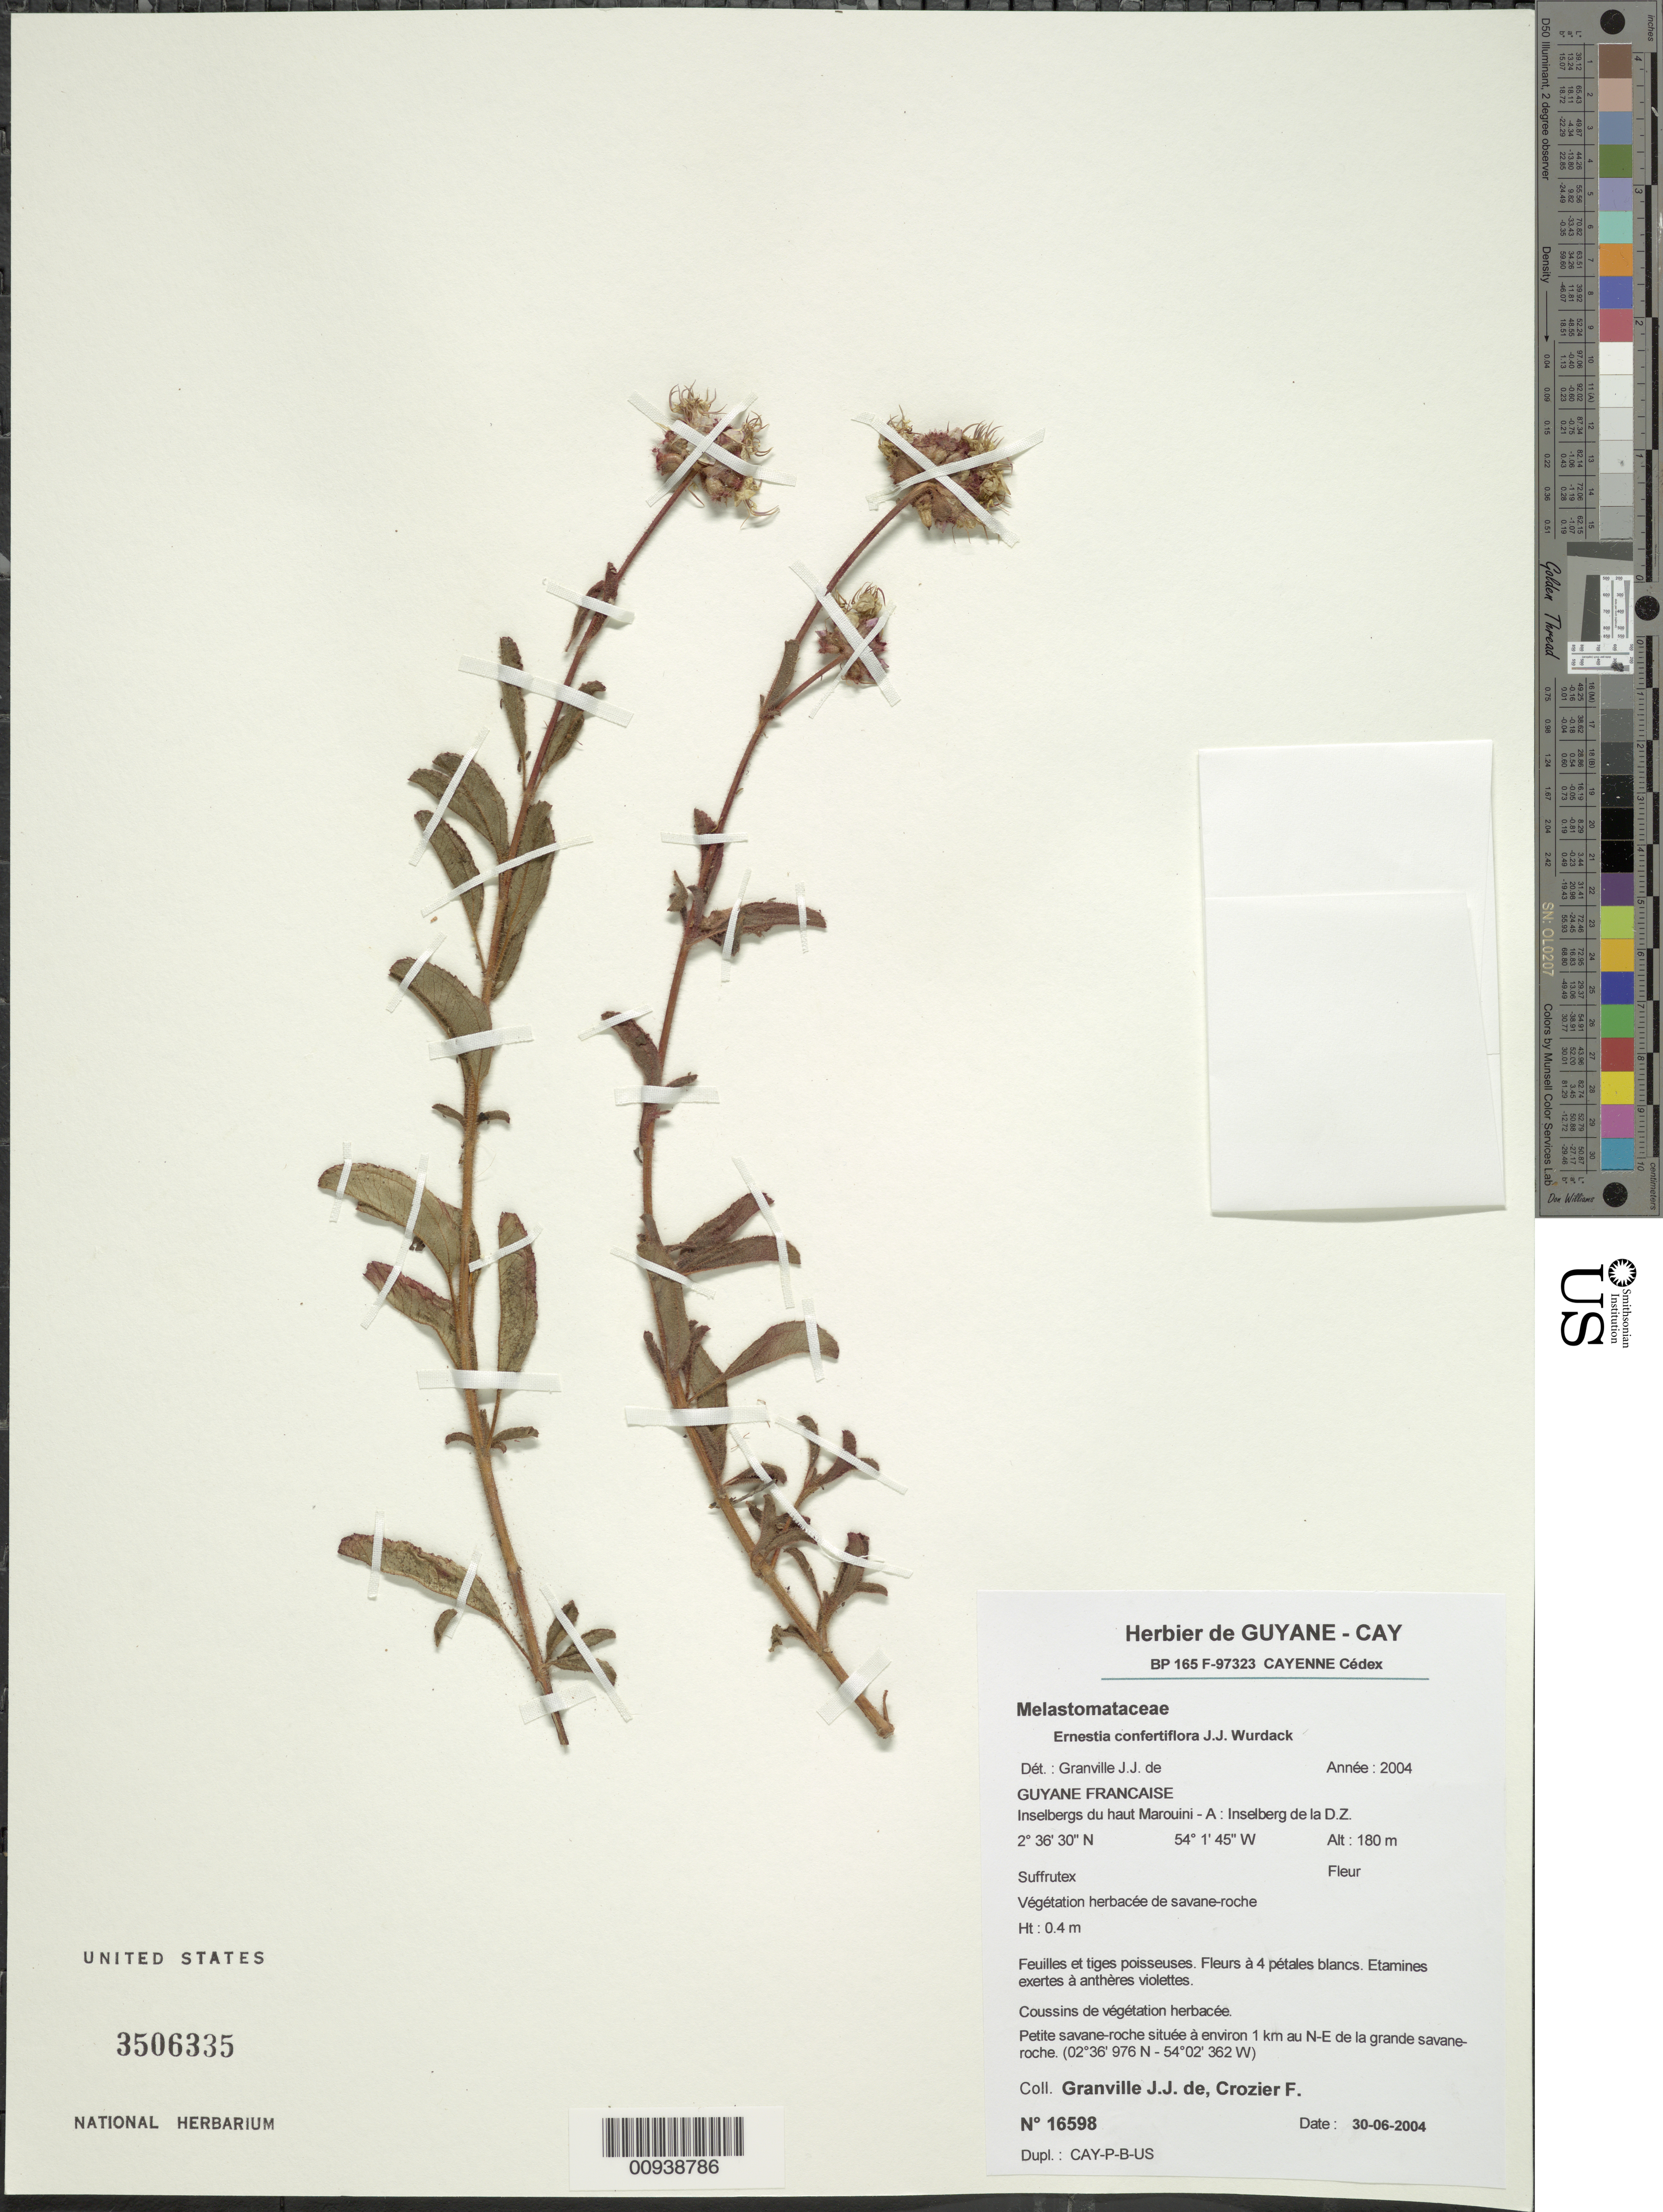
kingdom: Plantae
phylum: Tracheophyta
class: Magnoliopsida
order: Myrtales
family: Melastomataceae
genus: Ernestia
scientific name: Ernestia confertiflora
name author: Wurdack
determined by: Granville, J. J. de, (CAY), Institut de Recherche pour le Developpement (IRD) (FRENCH GUIANA)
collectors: J.-J. de Granville & F. Crozier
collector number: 16598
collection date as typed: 30-Jun-04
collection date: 2004-06-30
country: French Guiana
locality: Haut Marouini-A; Inselberg de la D.Z.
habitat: Végétation herbacée de savane-roche, petite savane-roche; coussins de végétation herbacée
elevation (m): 180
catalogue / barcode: US 3506335